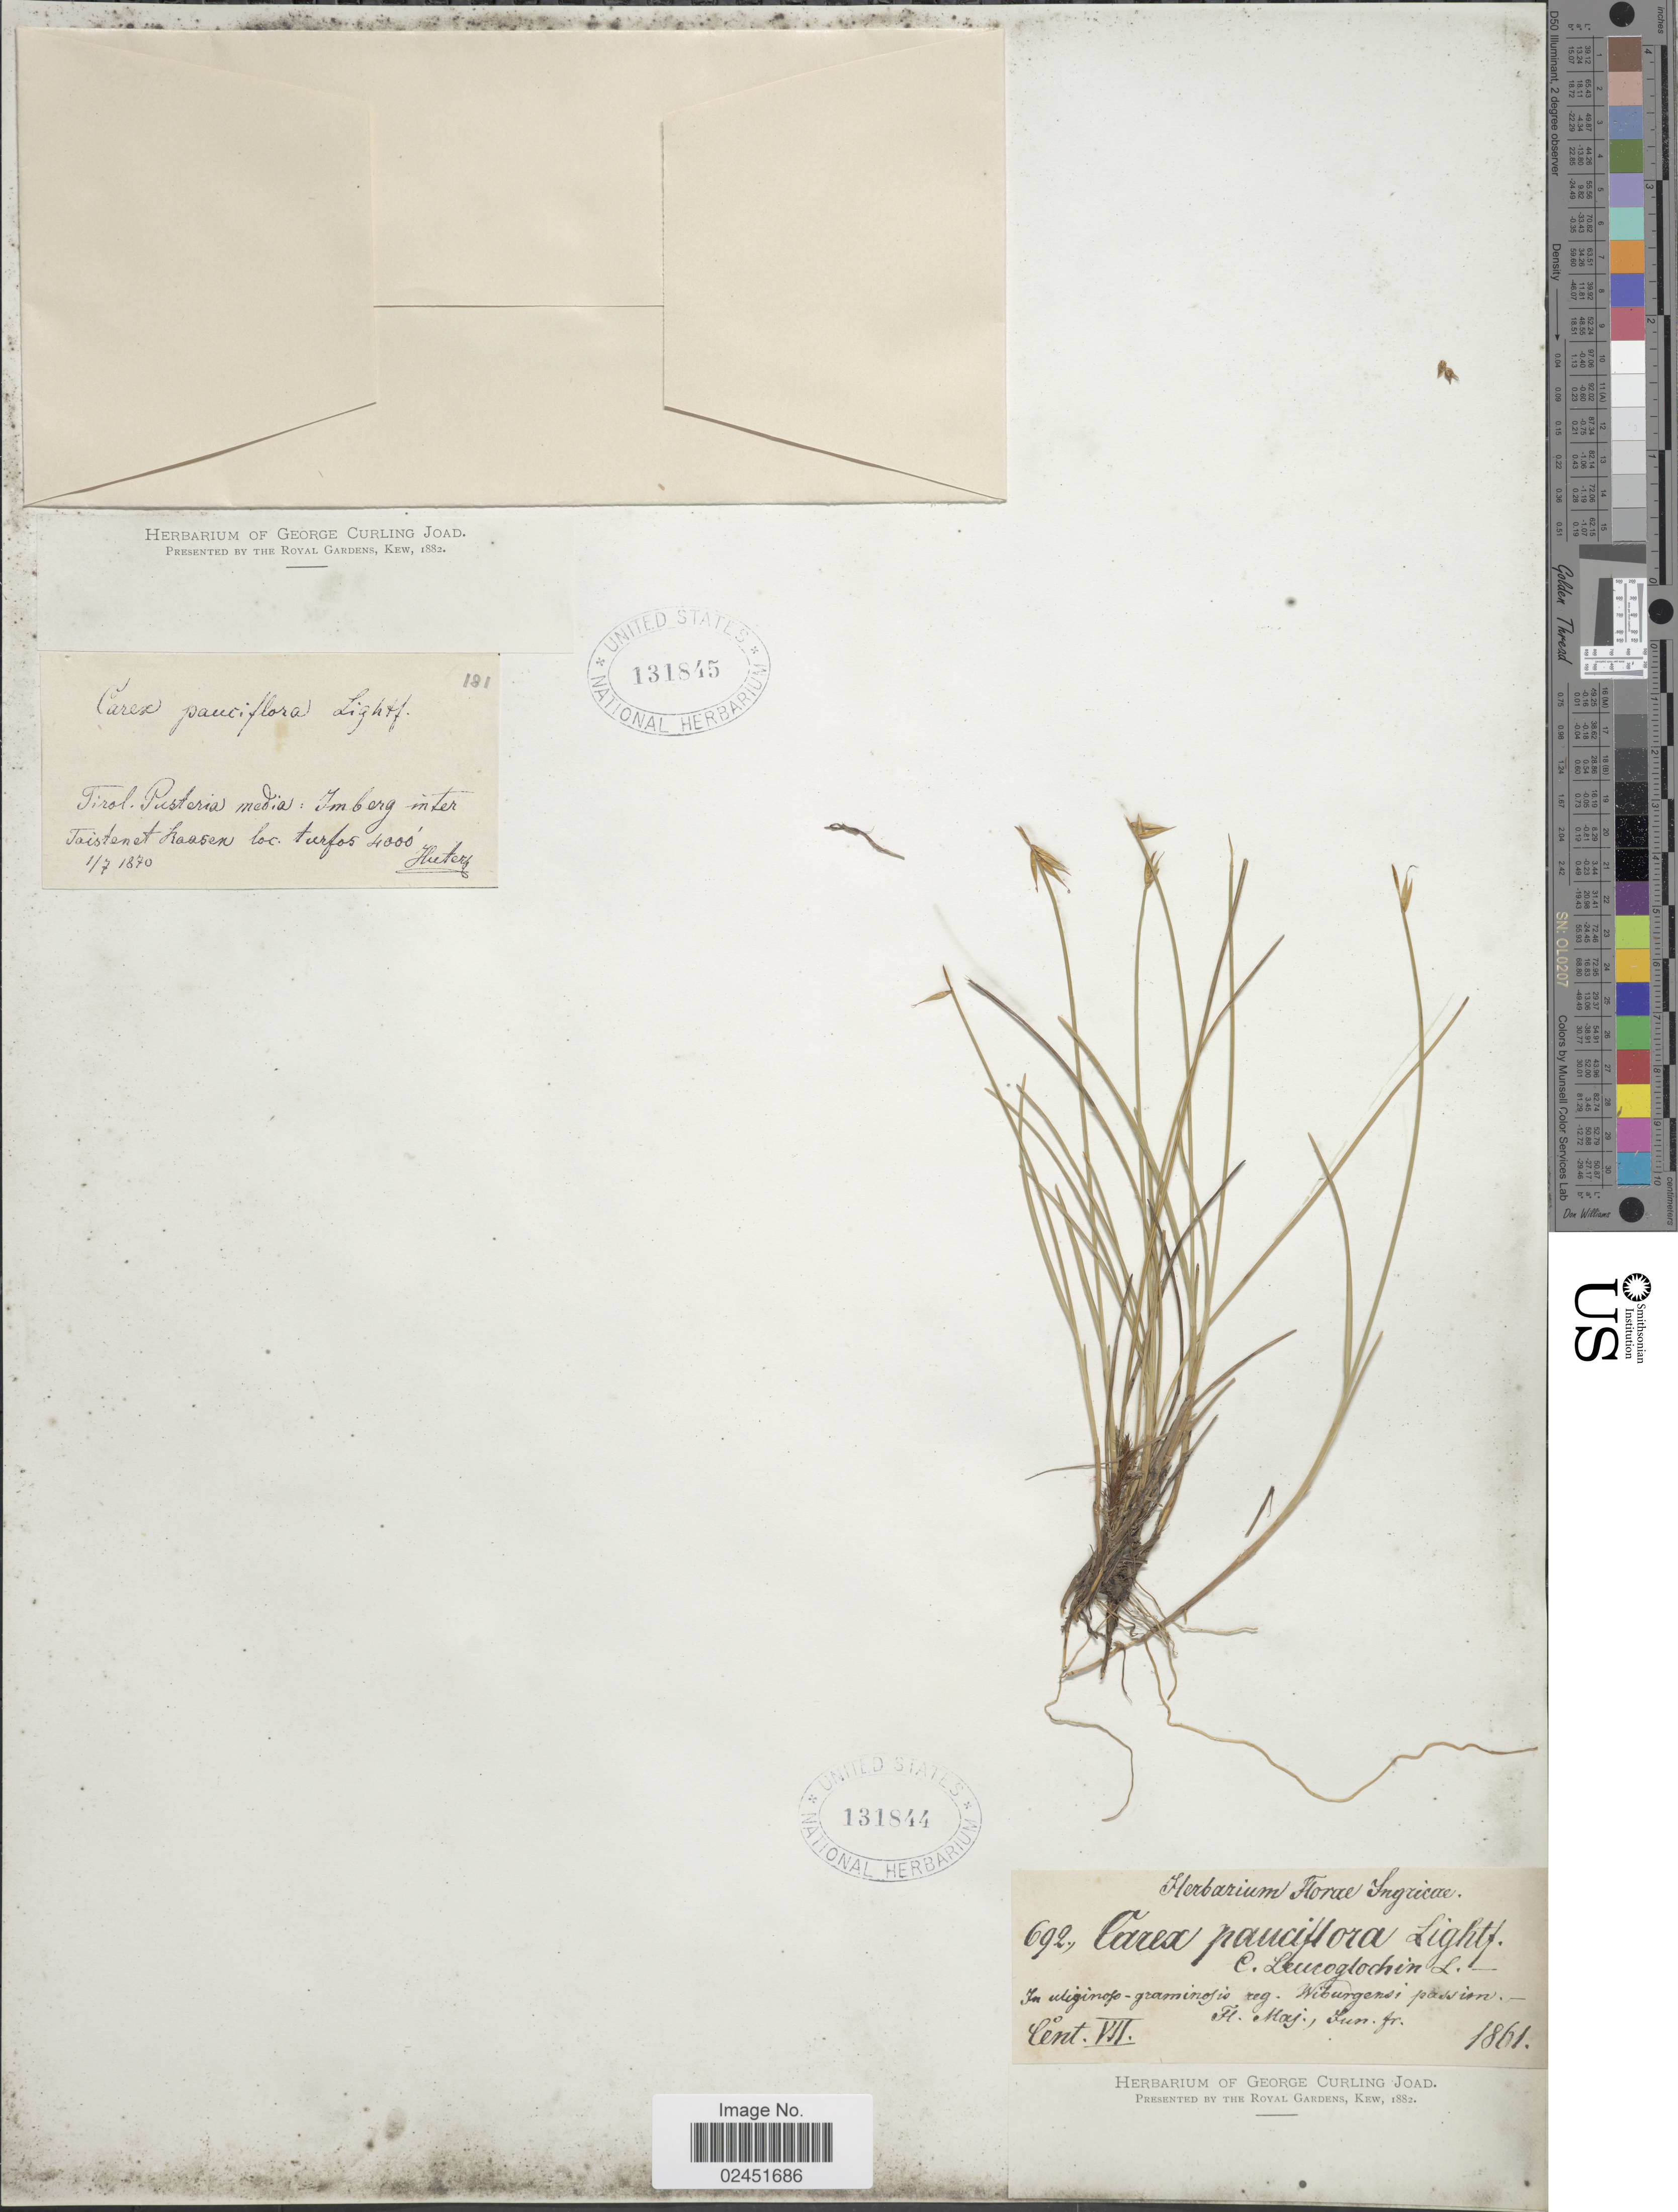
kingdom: Plantae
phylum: Tracheophyta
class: Liliopsida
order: Poales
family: Cyperaceae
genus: Carex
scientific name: Carex pauciflora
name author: Lightf.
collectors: -. Huter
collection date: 1870-07-01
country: Italy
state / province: Trentino-Alto Adige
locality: Pusteria media: Imberg inter Taistenet kaasen loc. Turfos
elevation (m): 1219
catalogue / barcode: US 131845